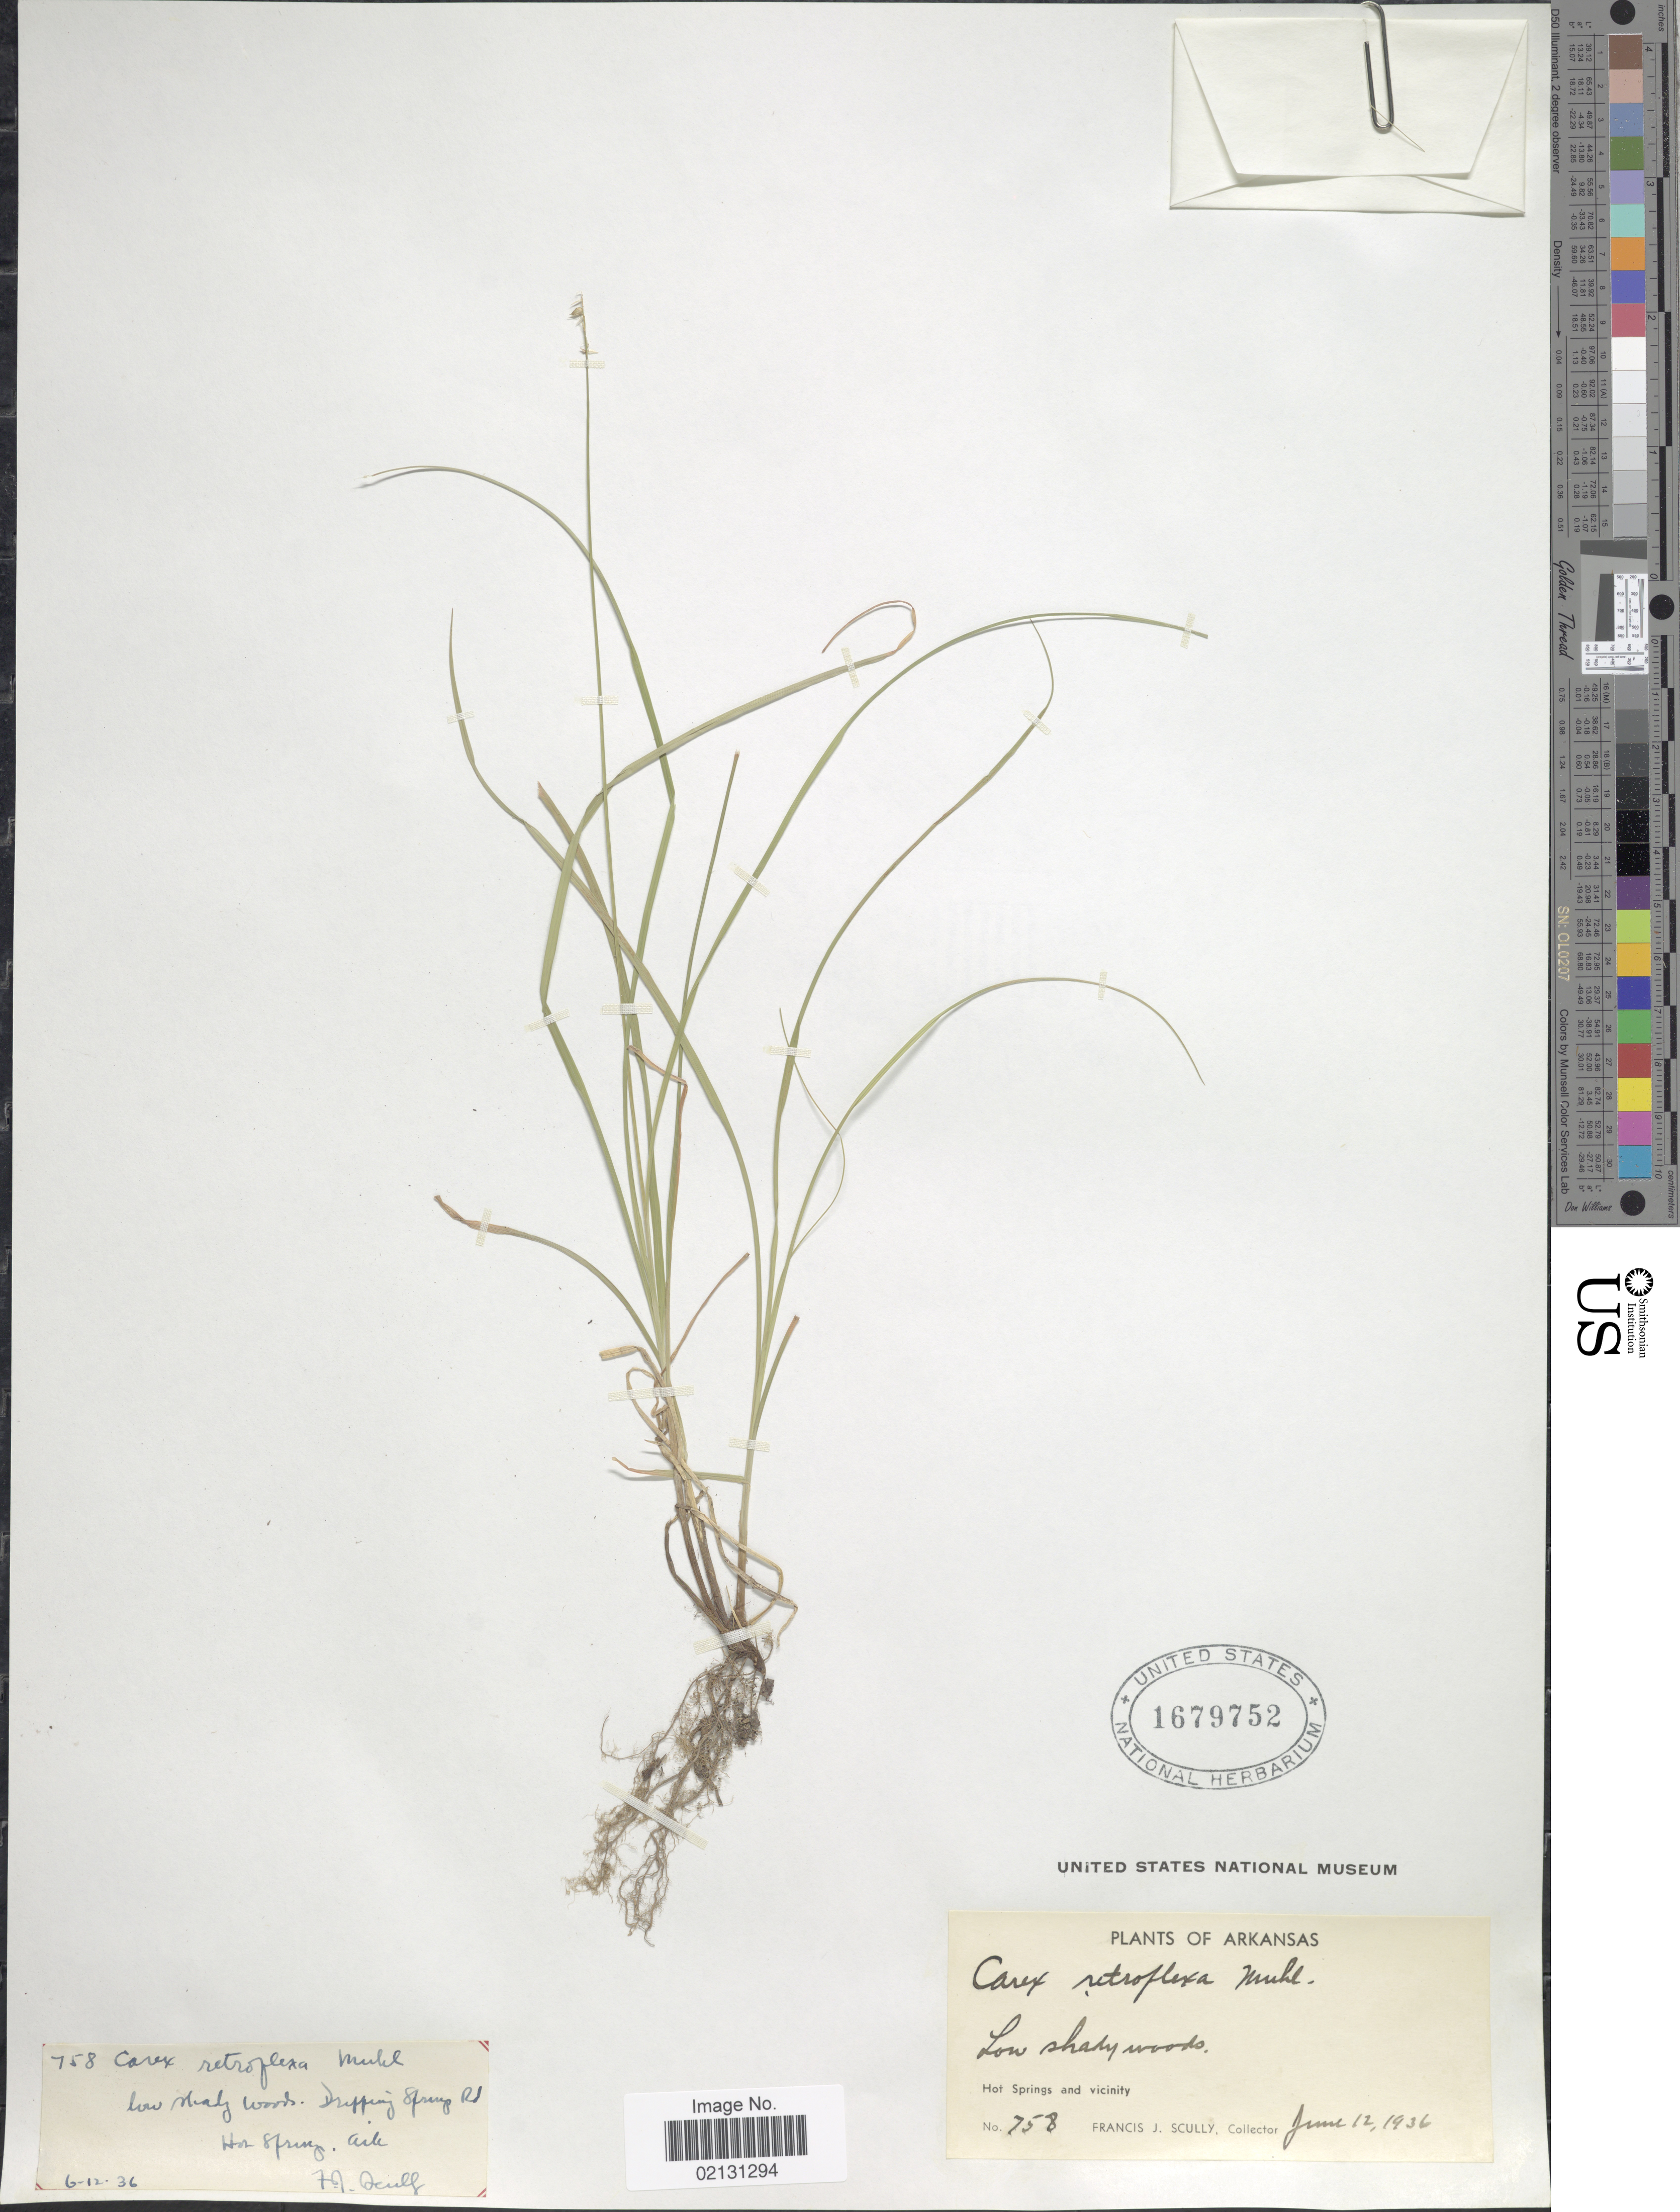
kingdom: Plantae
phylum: Tracheophyta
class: Liliopsida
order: Poales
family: Cyperaceae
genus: Carex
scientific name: Carex retroflexa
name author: Muhl. ex Willd.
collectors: F. J. Scully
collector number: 758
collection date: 1936-06-12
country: United States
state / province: Arkansas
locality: Low shady woods, Hot Springs and vicinity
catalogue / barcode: US 1679752